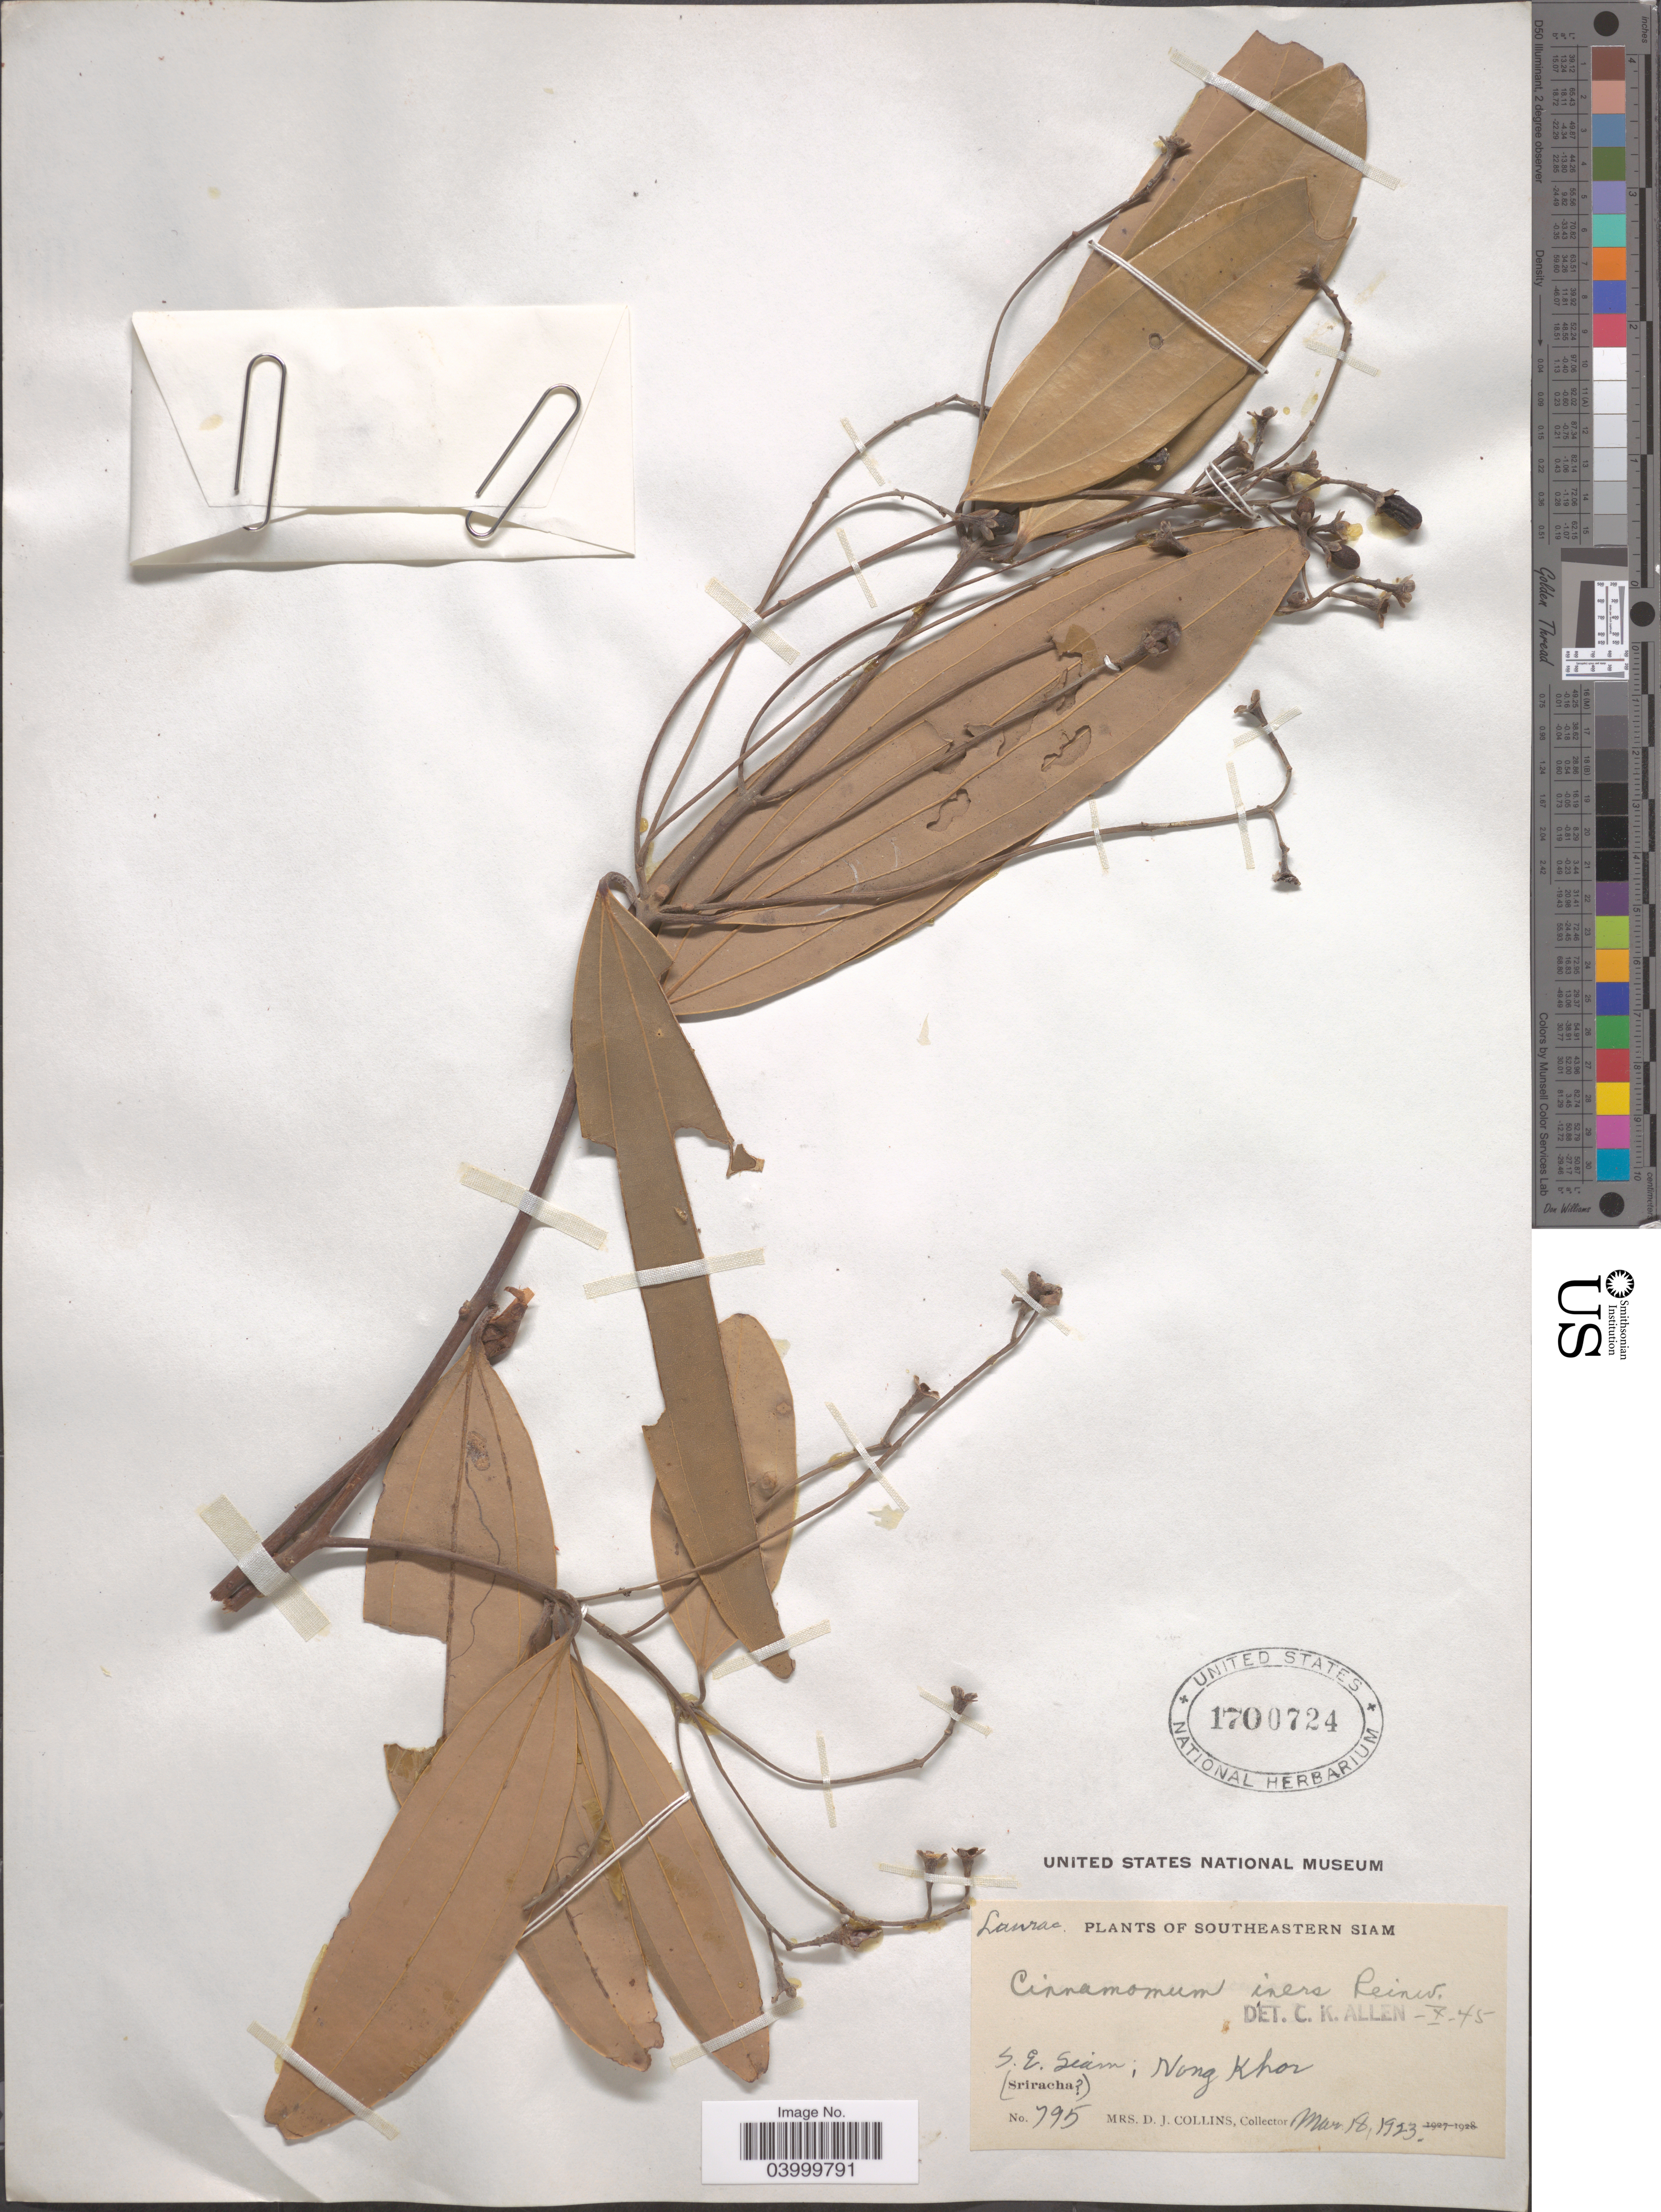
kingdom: Plantae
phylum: Tracheophyta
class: Magnoliopsida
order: Laurales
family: Lauraceae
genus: Cinnamomum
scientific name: Cinnamomum iners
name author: Reinw. ex Blume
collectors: Mrs. D. J. Collins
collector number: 795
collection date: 1923-03-18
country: Thailand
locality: Southeastern Siam. S.E. Siam; Nong Khor. (Sriracha [unsure placement]).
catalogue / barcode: US 1700724